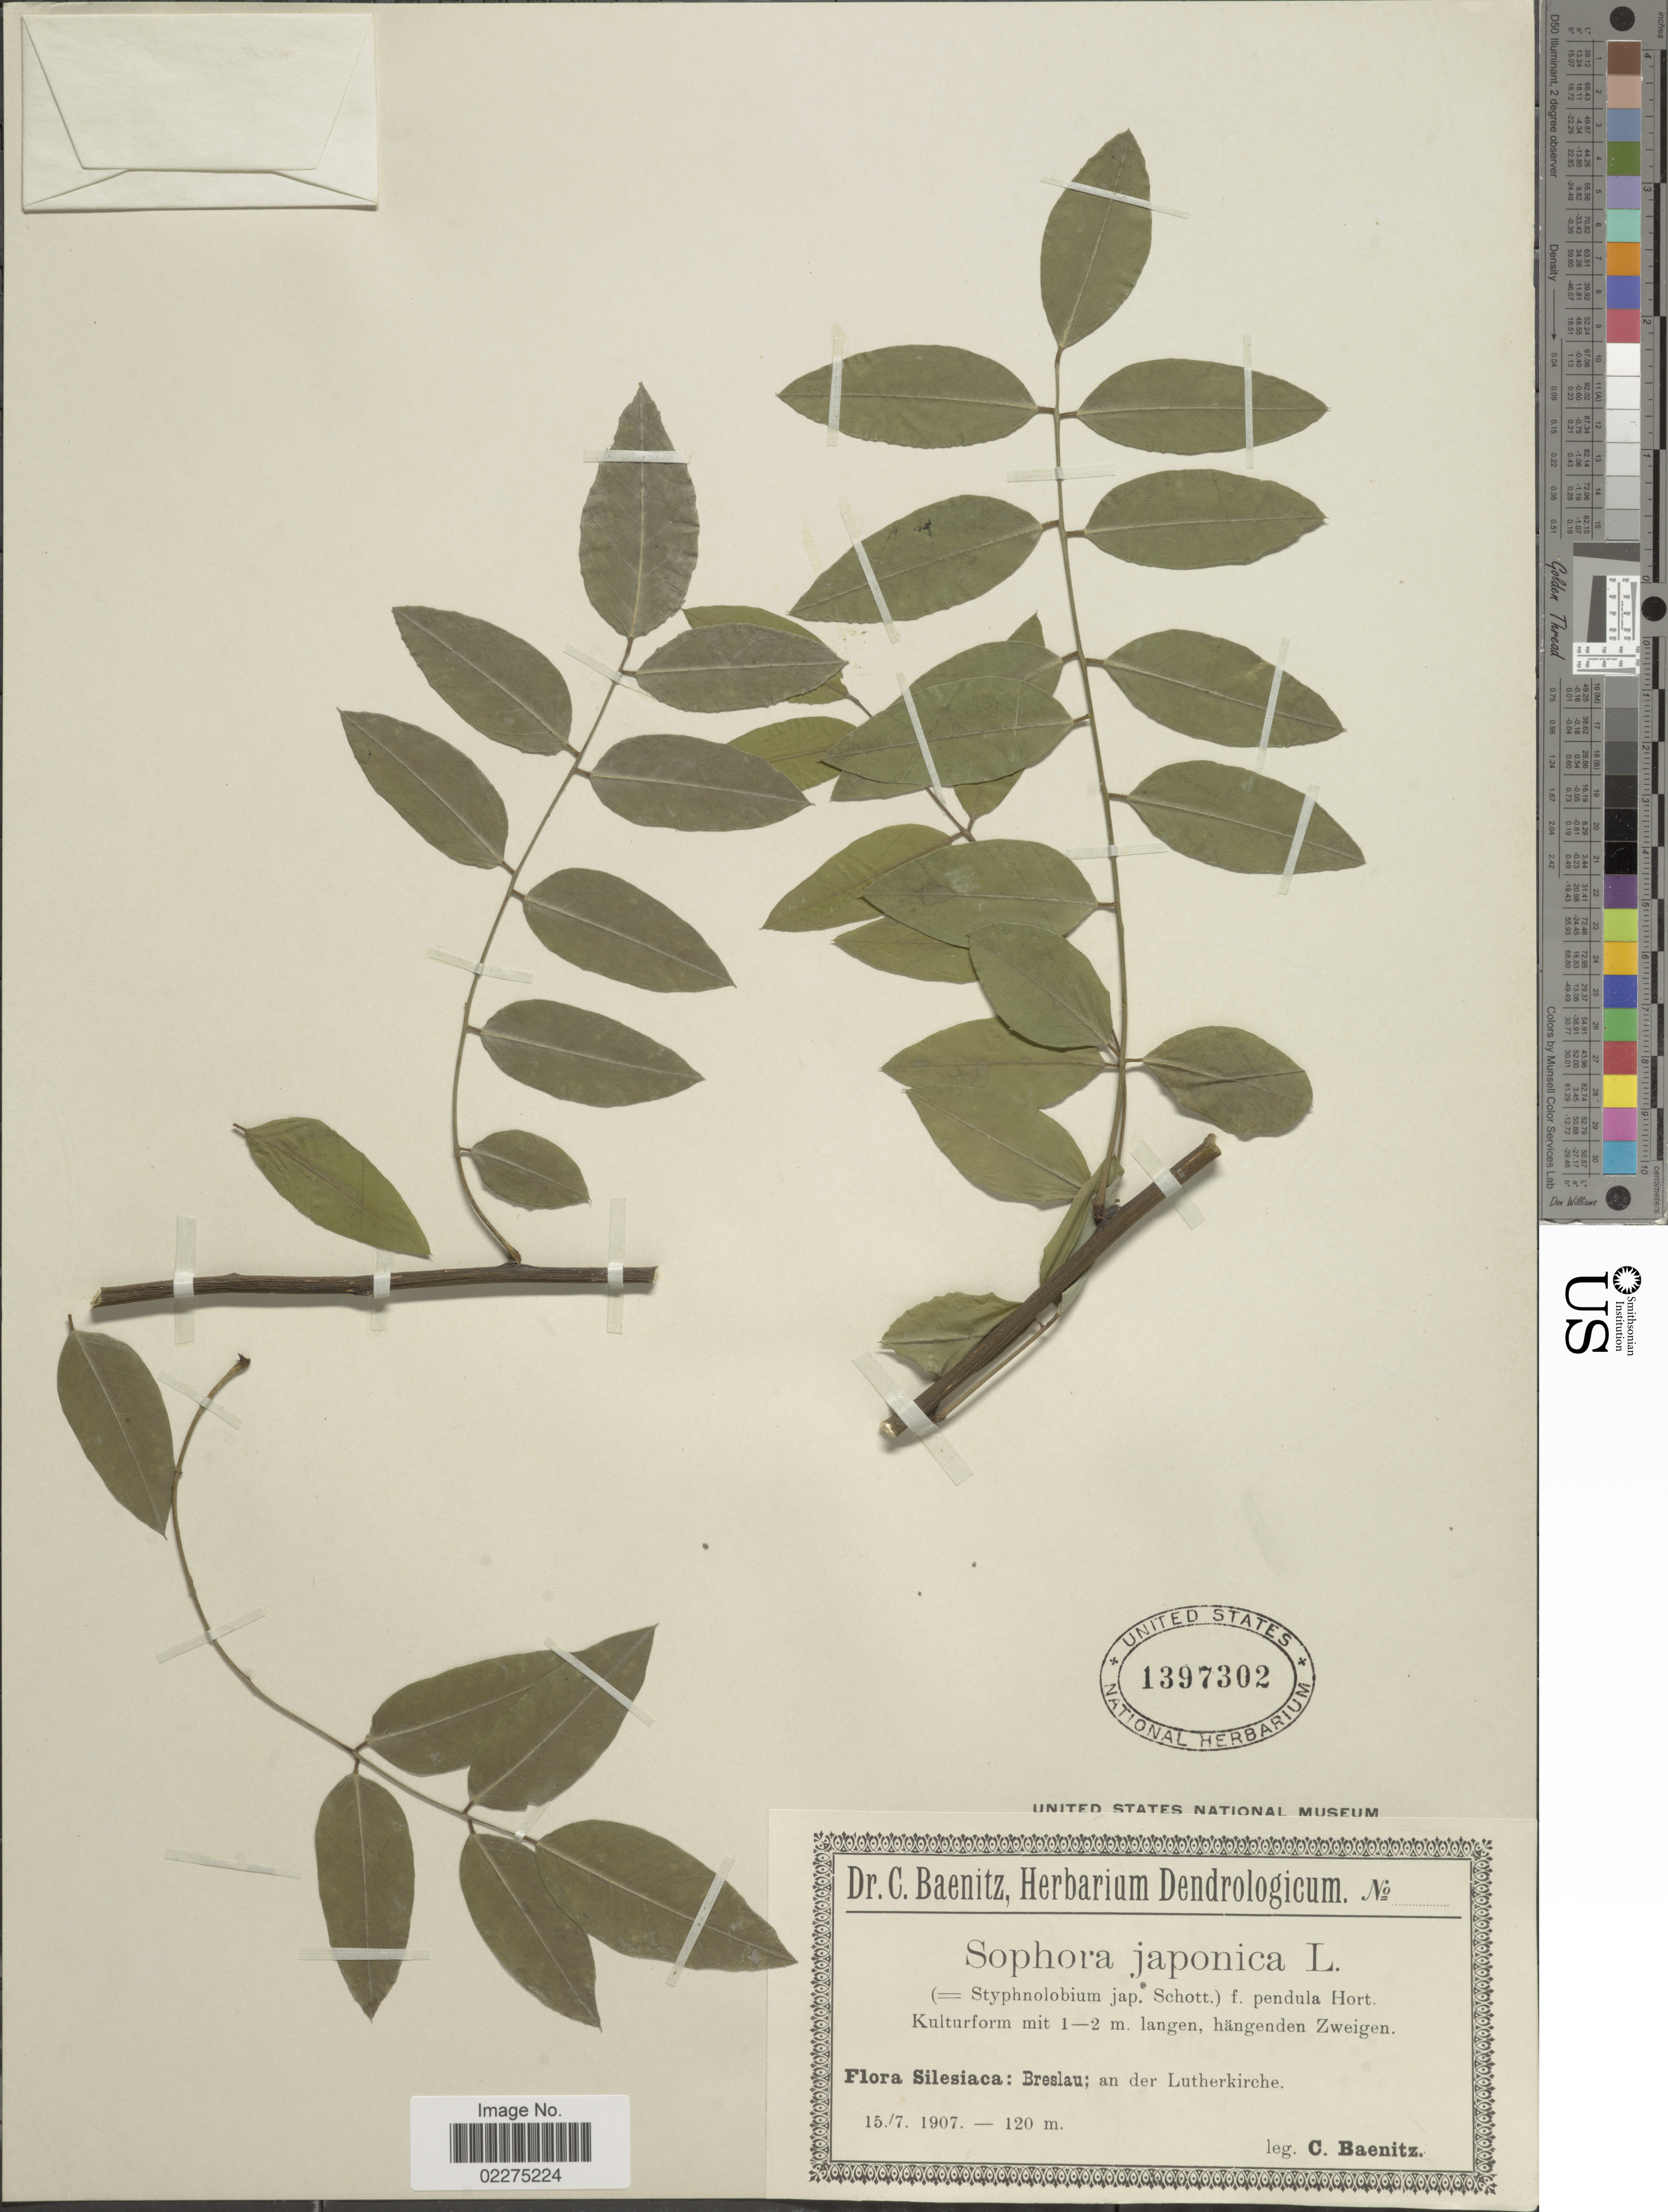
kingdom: Plantae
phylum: Tracheophyta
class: Magnoliopsida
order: Fabales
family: Fabaceae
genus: Sophora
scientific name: Sophora japonica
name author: L.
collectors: C. G. Baenitz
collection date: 1907-07-15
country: Poland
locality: Silesiaca: Breslau; an der Lutherkirche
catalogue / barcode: US 1397302